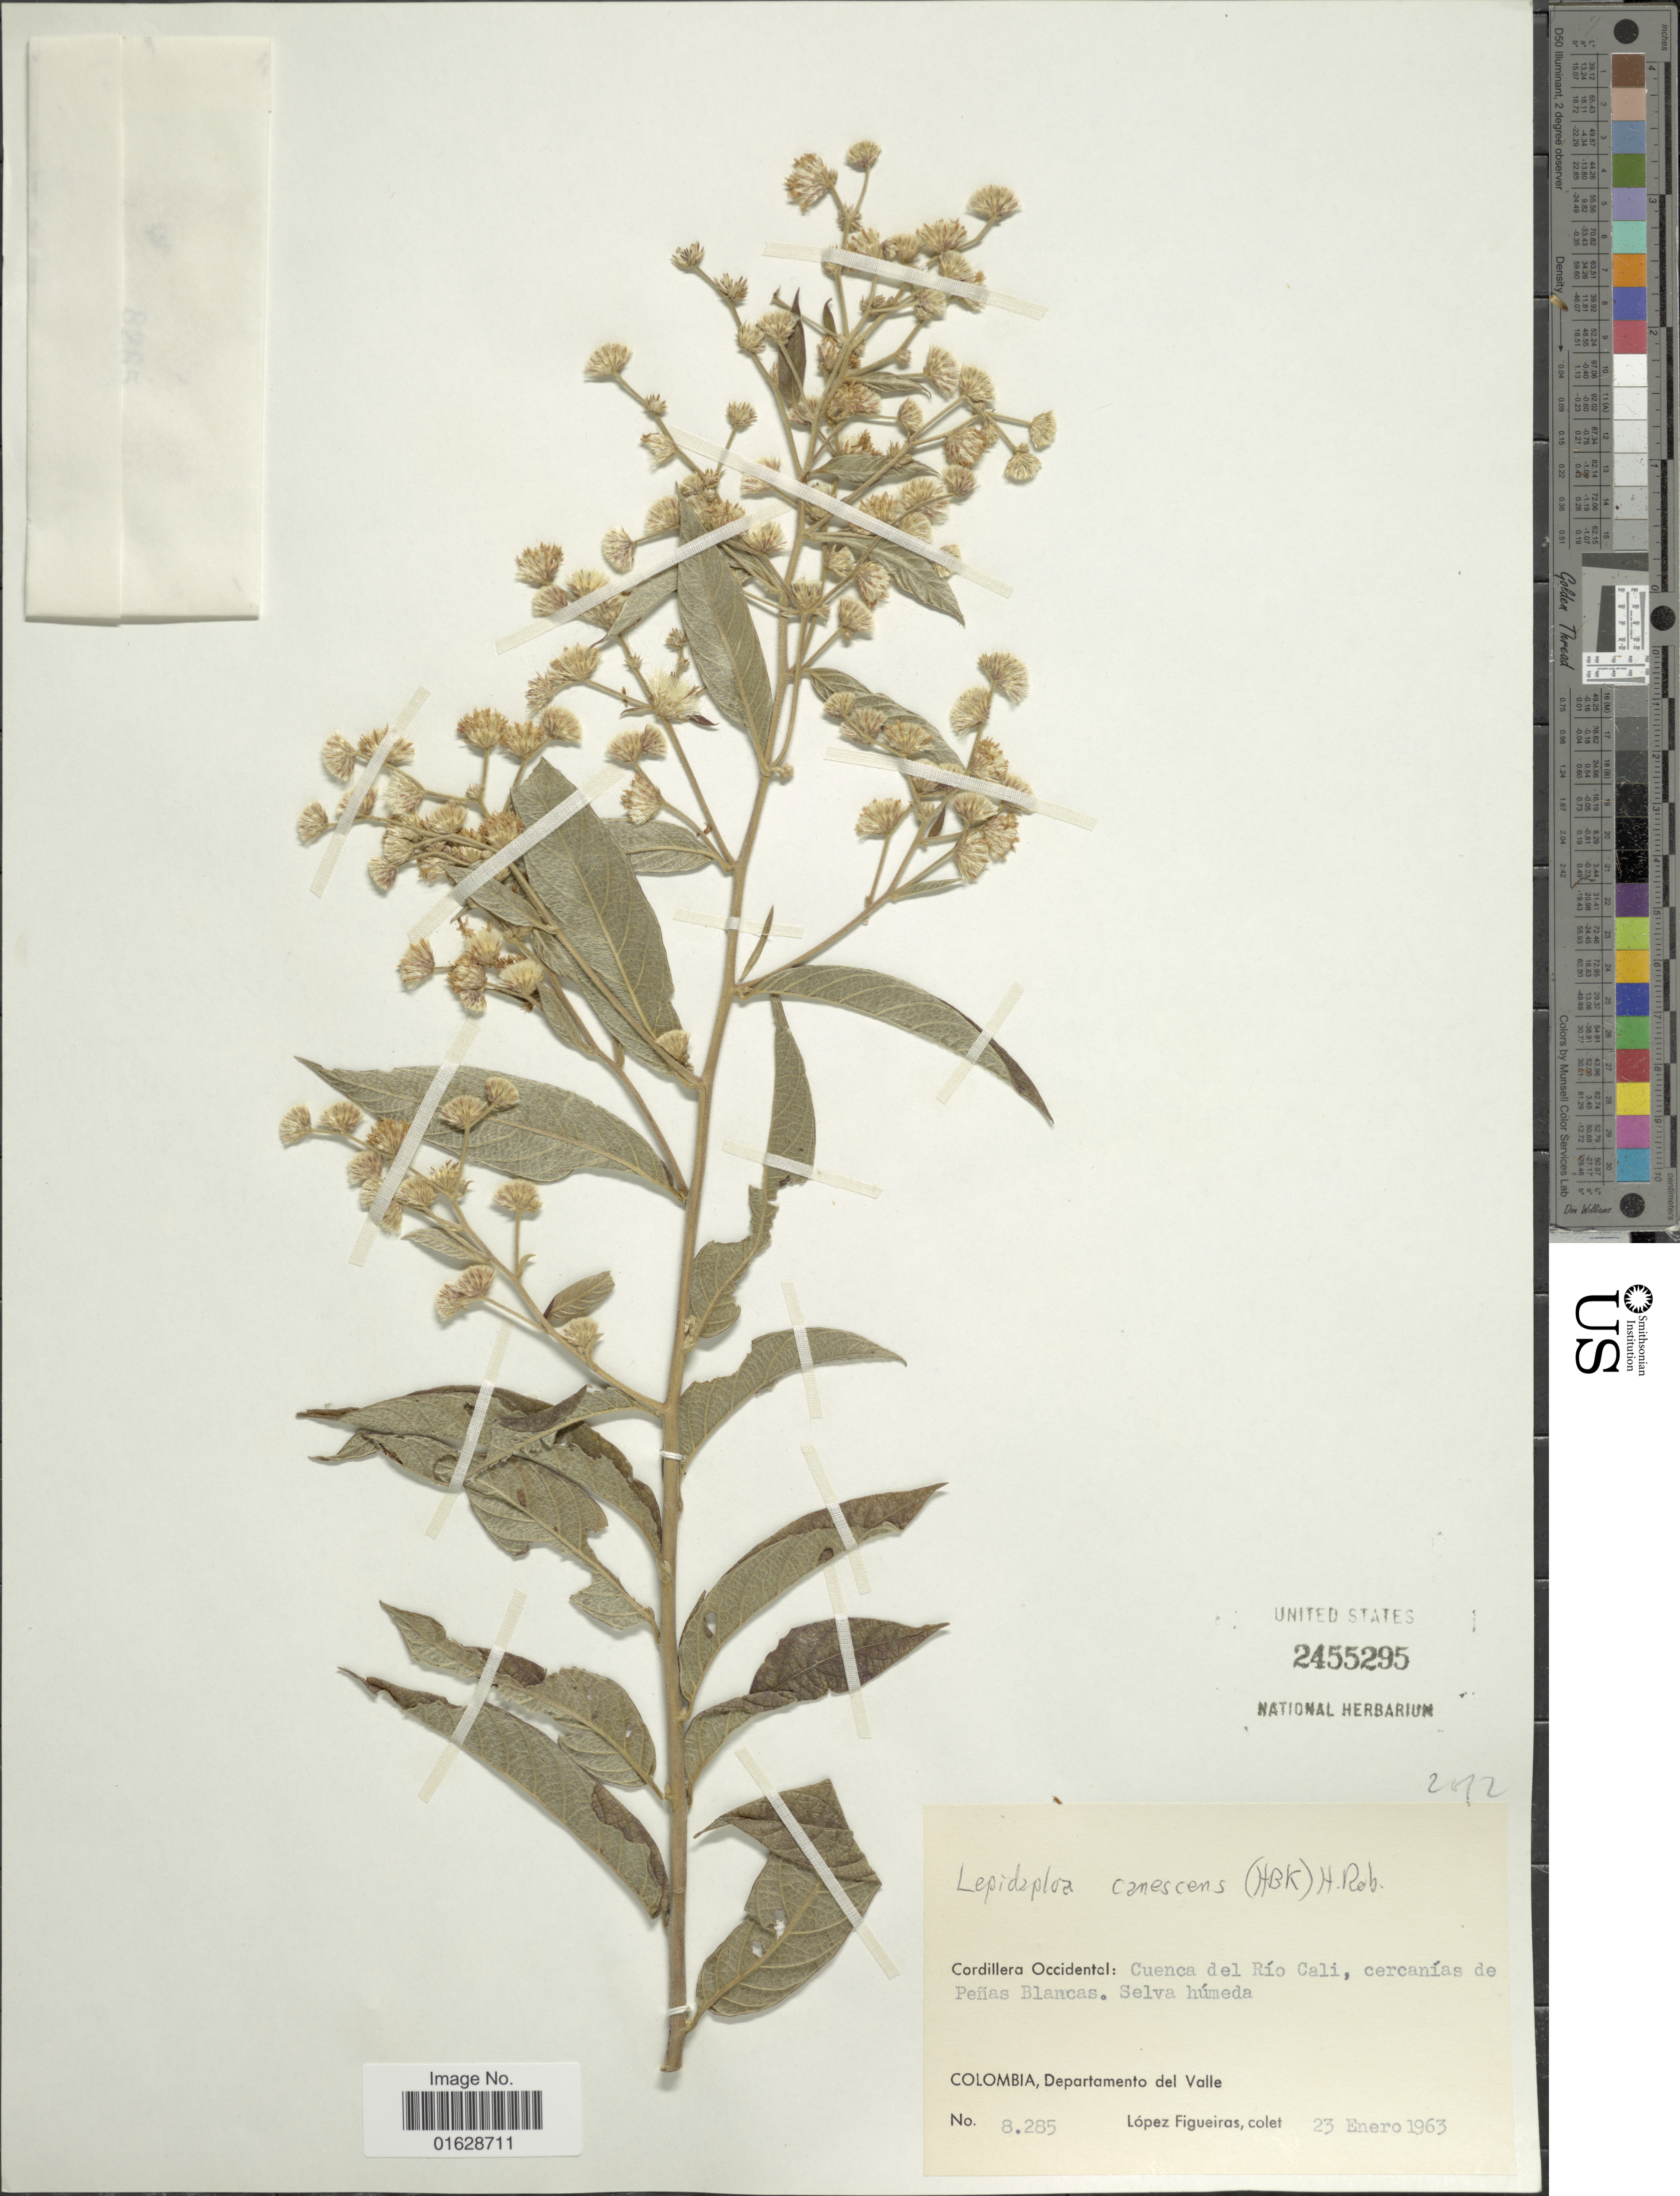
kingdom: Plantae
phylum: Tracheophyta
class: Magnoliopsida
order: Asterales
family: Asteraceae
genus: Lepidaploa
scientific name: Lepidaploa canescens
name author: (Kunth) H. Rob.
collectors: M. López Figueiras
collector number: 8285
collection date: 1963-01-23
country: Colombia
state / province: Valle del Cauca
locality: Cordillera Occidental: Cuenca del Rio Cali, cercanias de Peñas Blancas. Selva humeda. Colombia, Departamento del Valle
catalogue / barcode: US 2455295